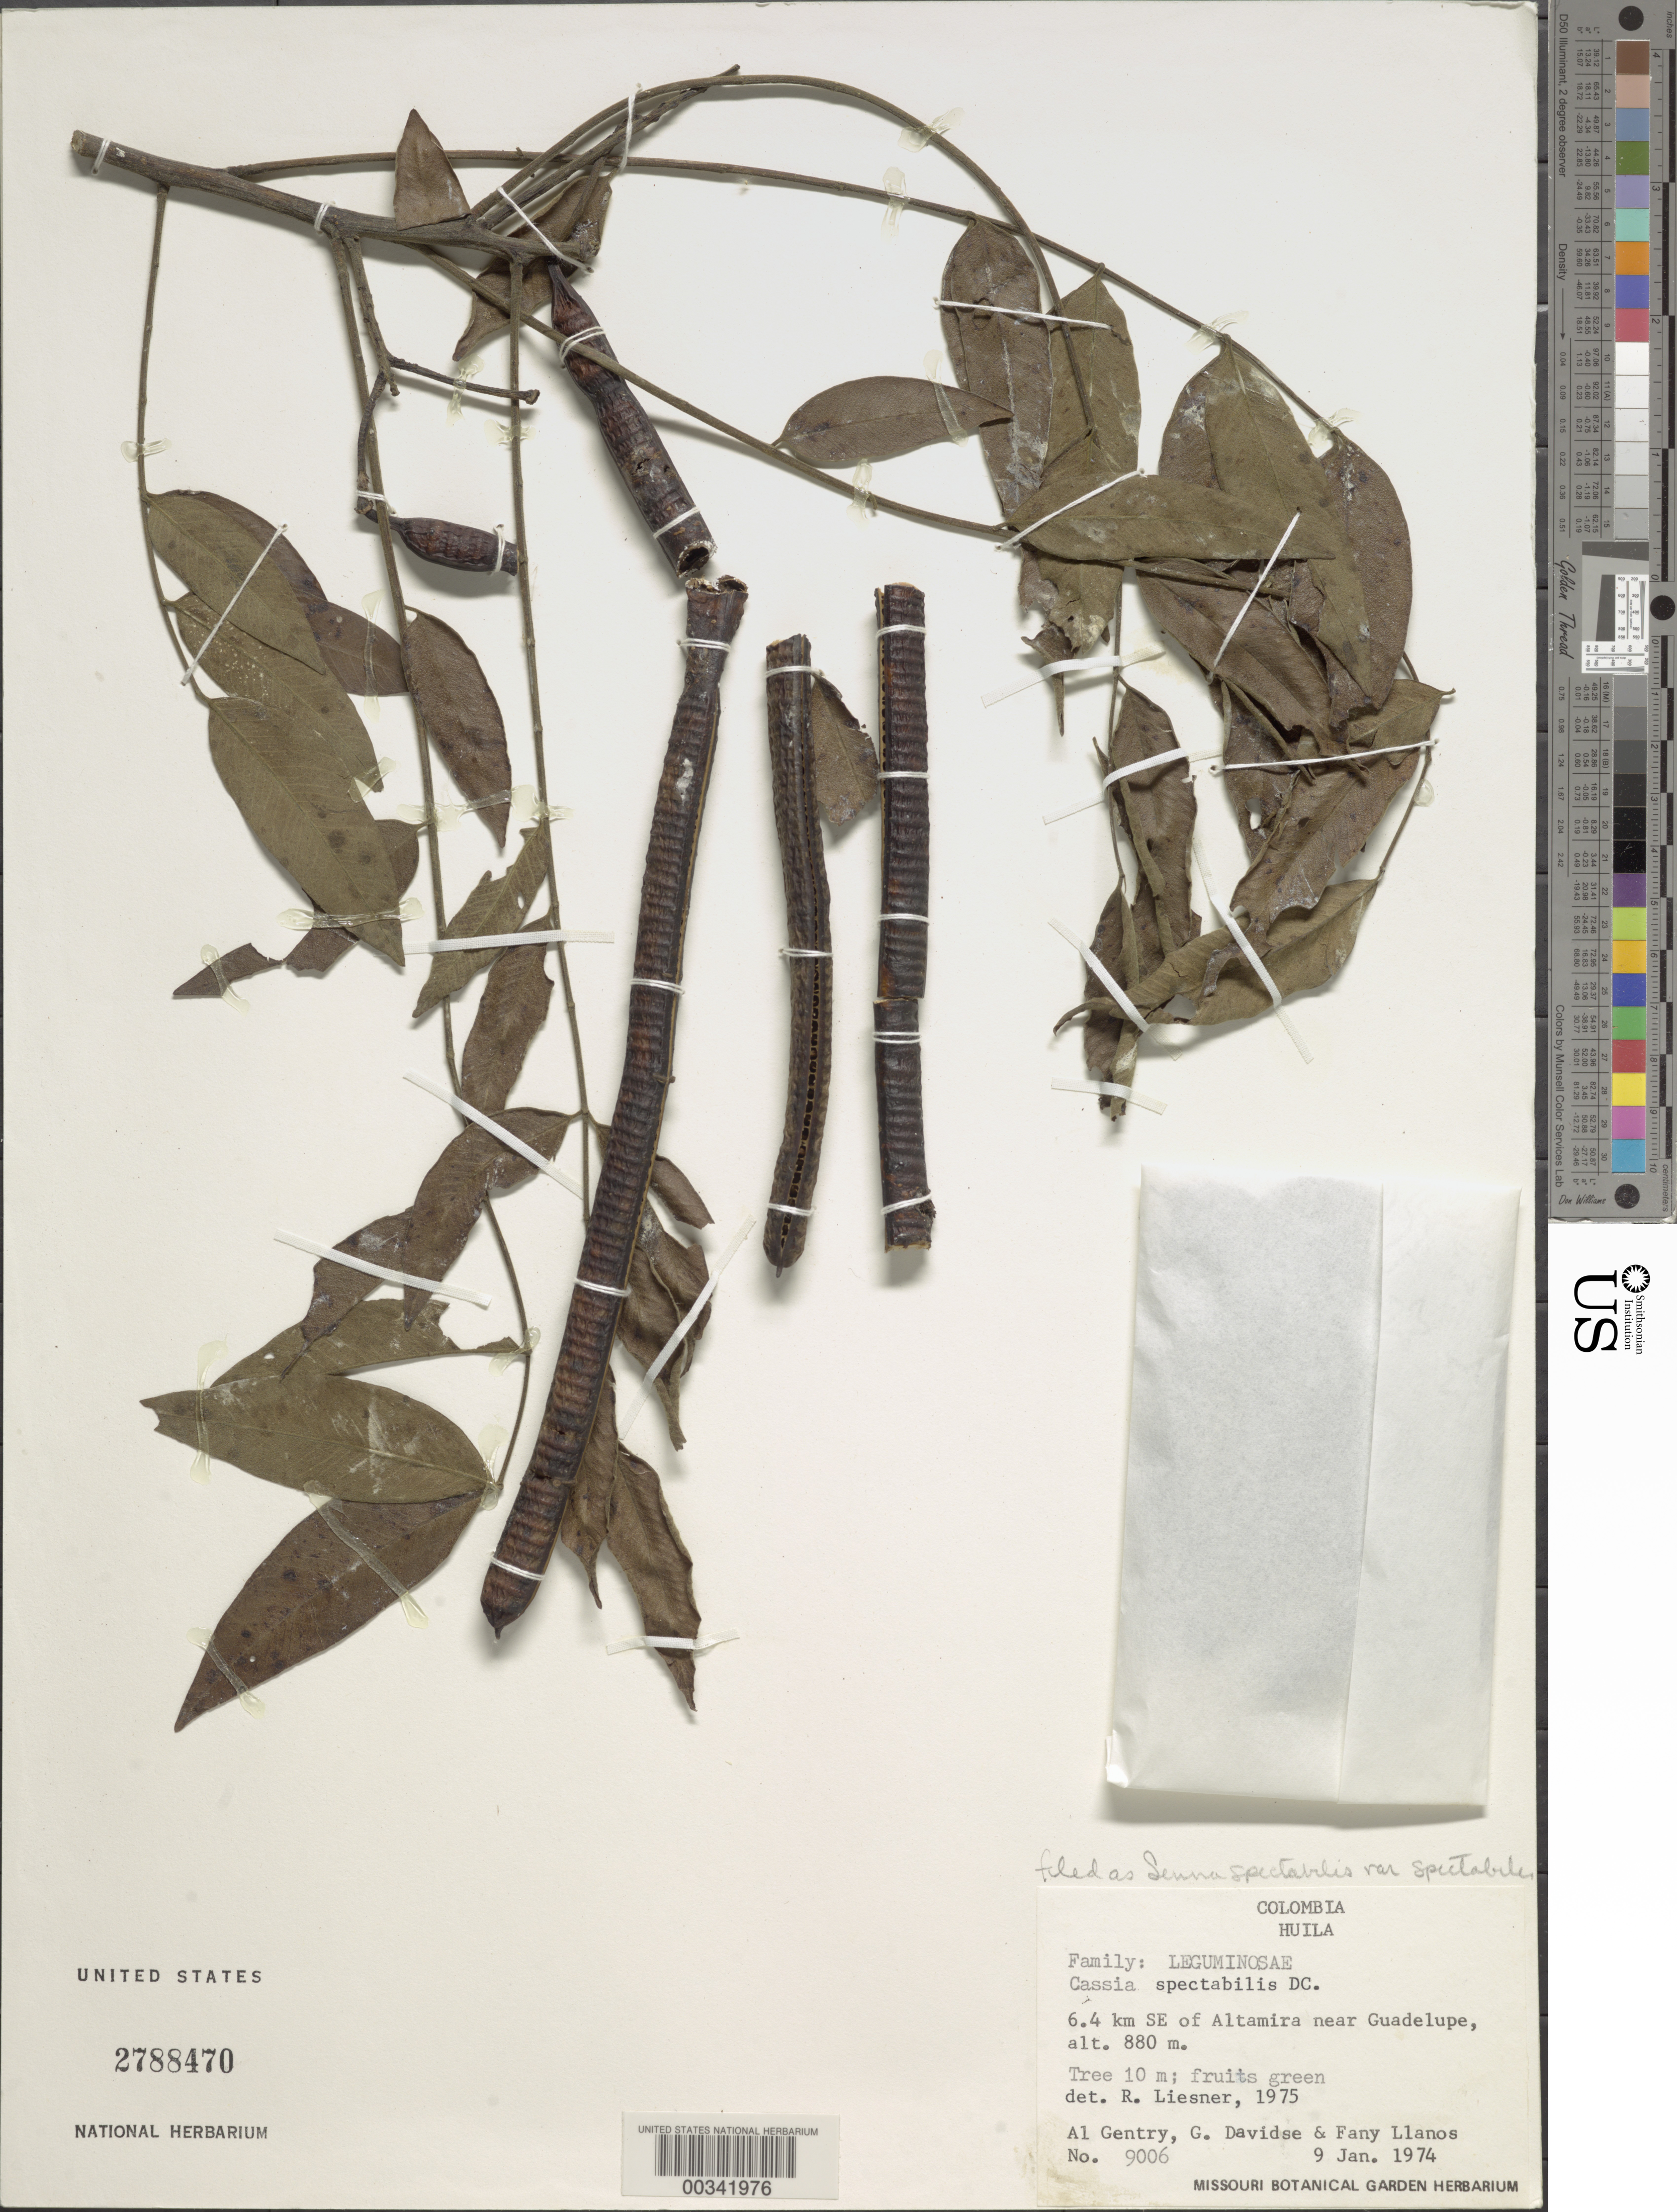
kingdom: Plantae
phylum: Tracheophyta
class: Magnoliopsida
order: Fabales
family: Fabaceae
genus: Senna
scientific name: Senna spectabilis var. spectabilis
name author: (DC.) H.S. Irwin & Barneby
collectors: A. H. Gentry, G. Davidse & F. Llanos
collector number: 9006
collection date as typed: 09 Jan 1974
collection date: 1974-01-09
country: Colombia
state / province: Huila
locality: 6.4 km SE of Altamira near Guadelupe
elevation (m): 880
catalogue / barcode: US 2788470